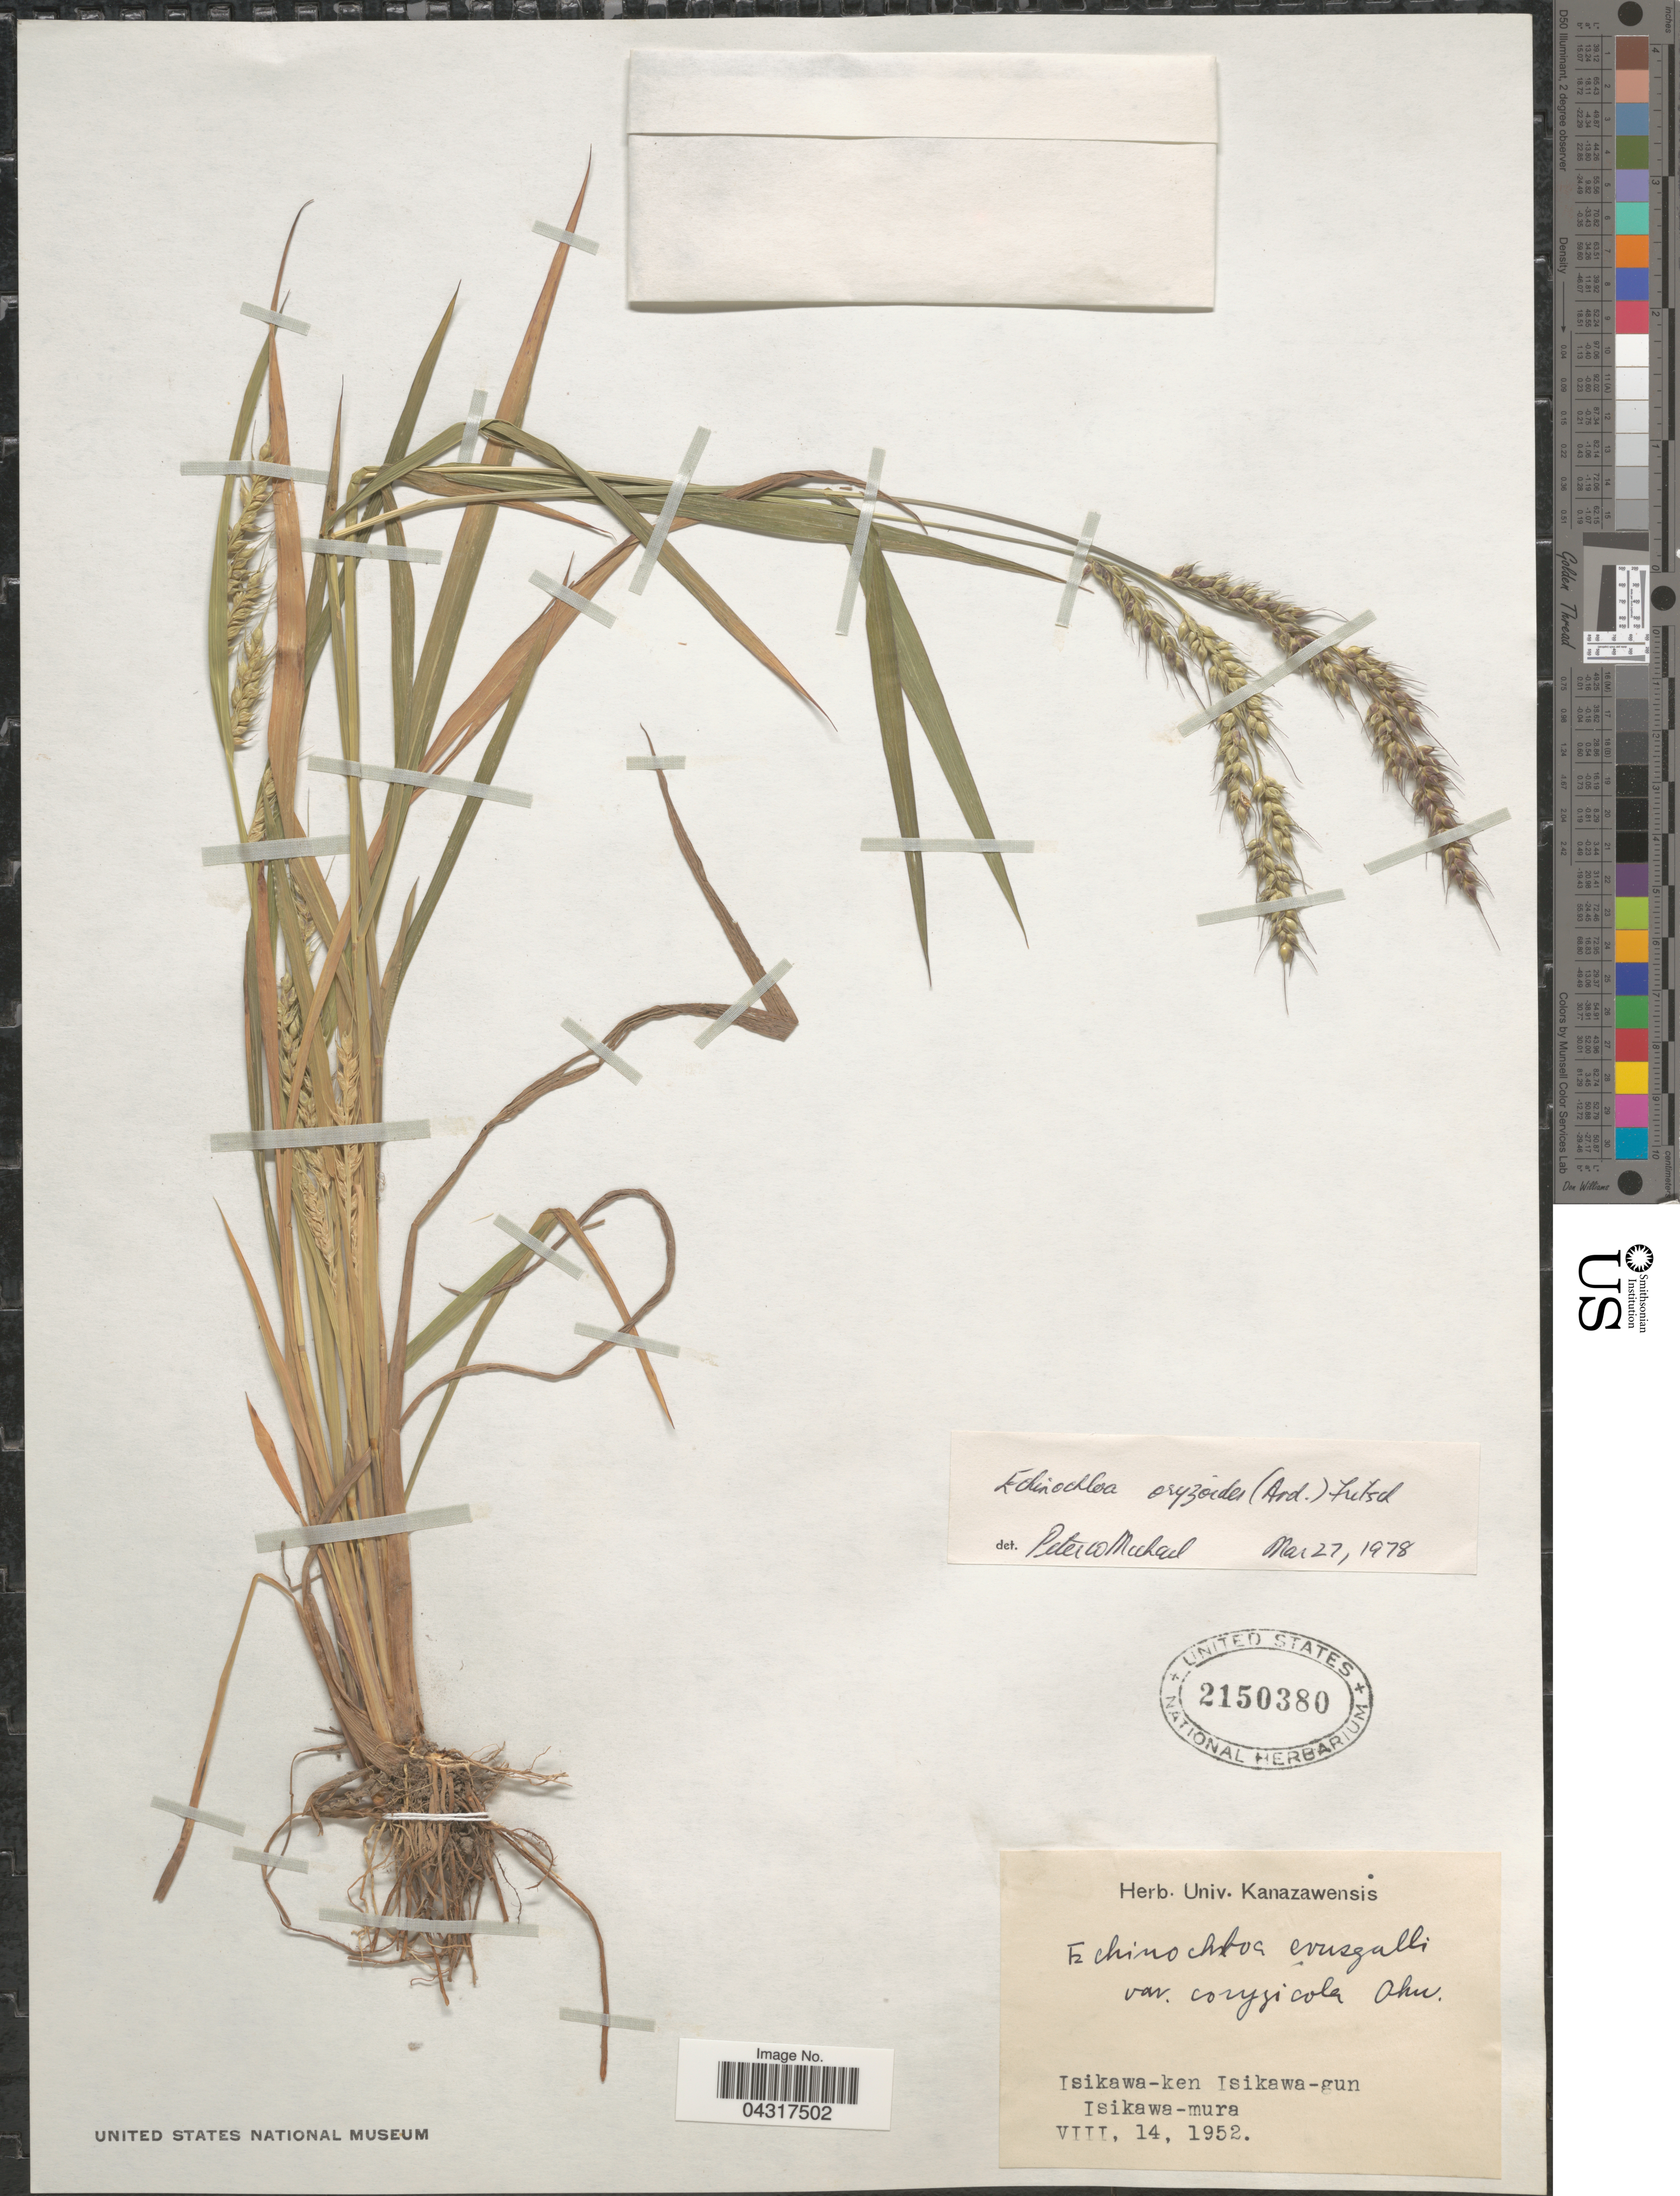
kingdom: Plantae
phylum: Tracheophyta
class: Liliopsida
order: Poales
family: Poaceae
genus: Echinochloa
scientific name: Echinochloa oryzoides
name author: (Ard.) Fritsch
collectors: Ex Herb. Univ. Kanazawensis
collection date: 1952-08-14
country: Japan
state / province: Isikawa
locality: Isikawa-ken Isikawa-gun. Isikawa-mura.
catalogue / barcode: US 2150380